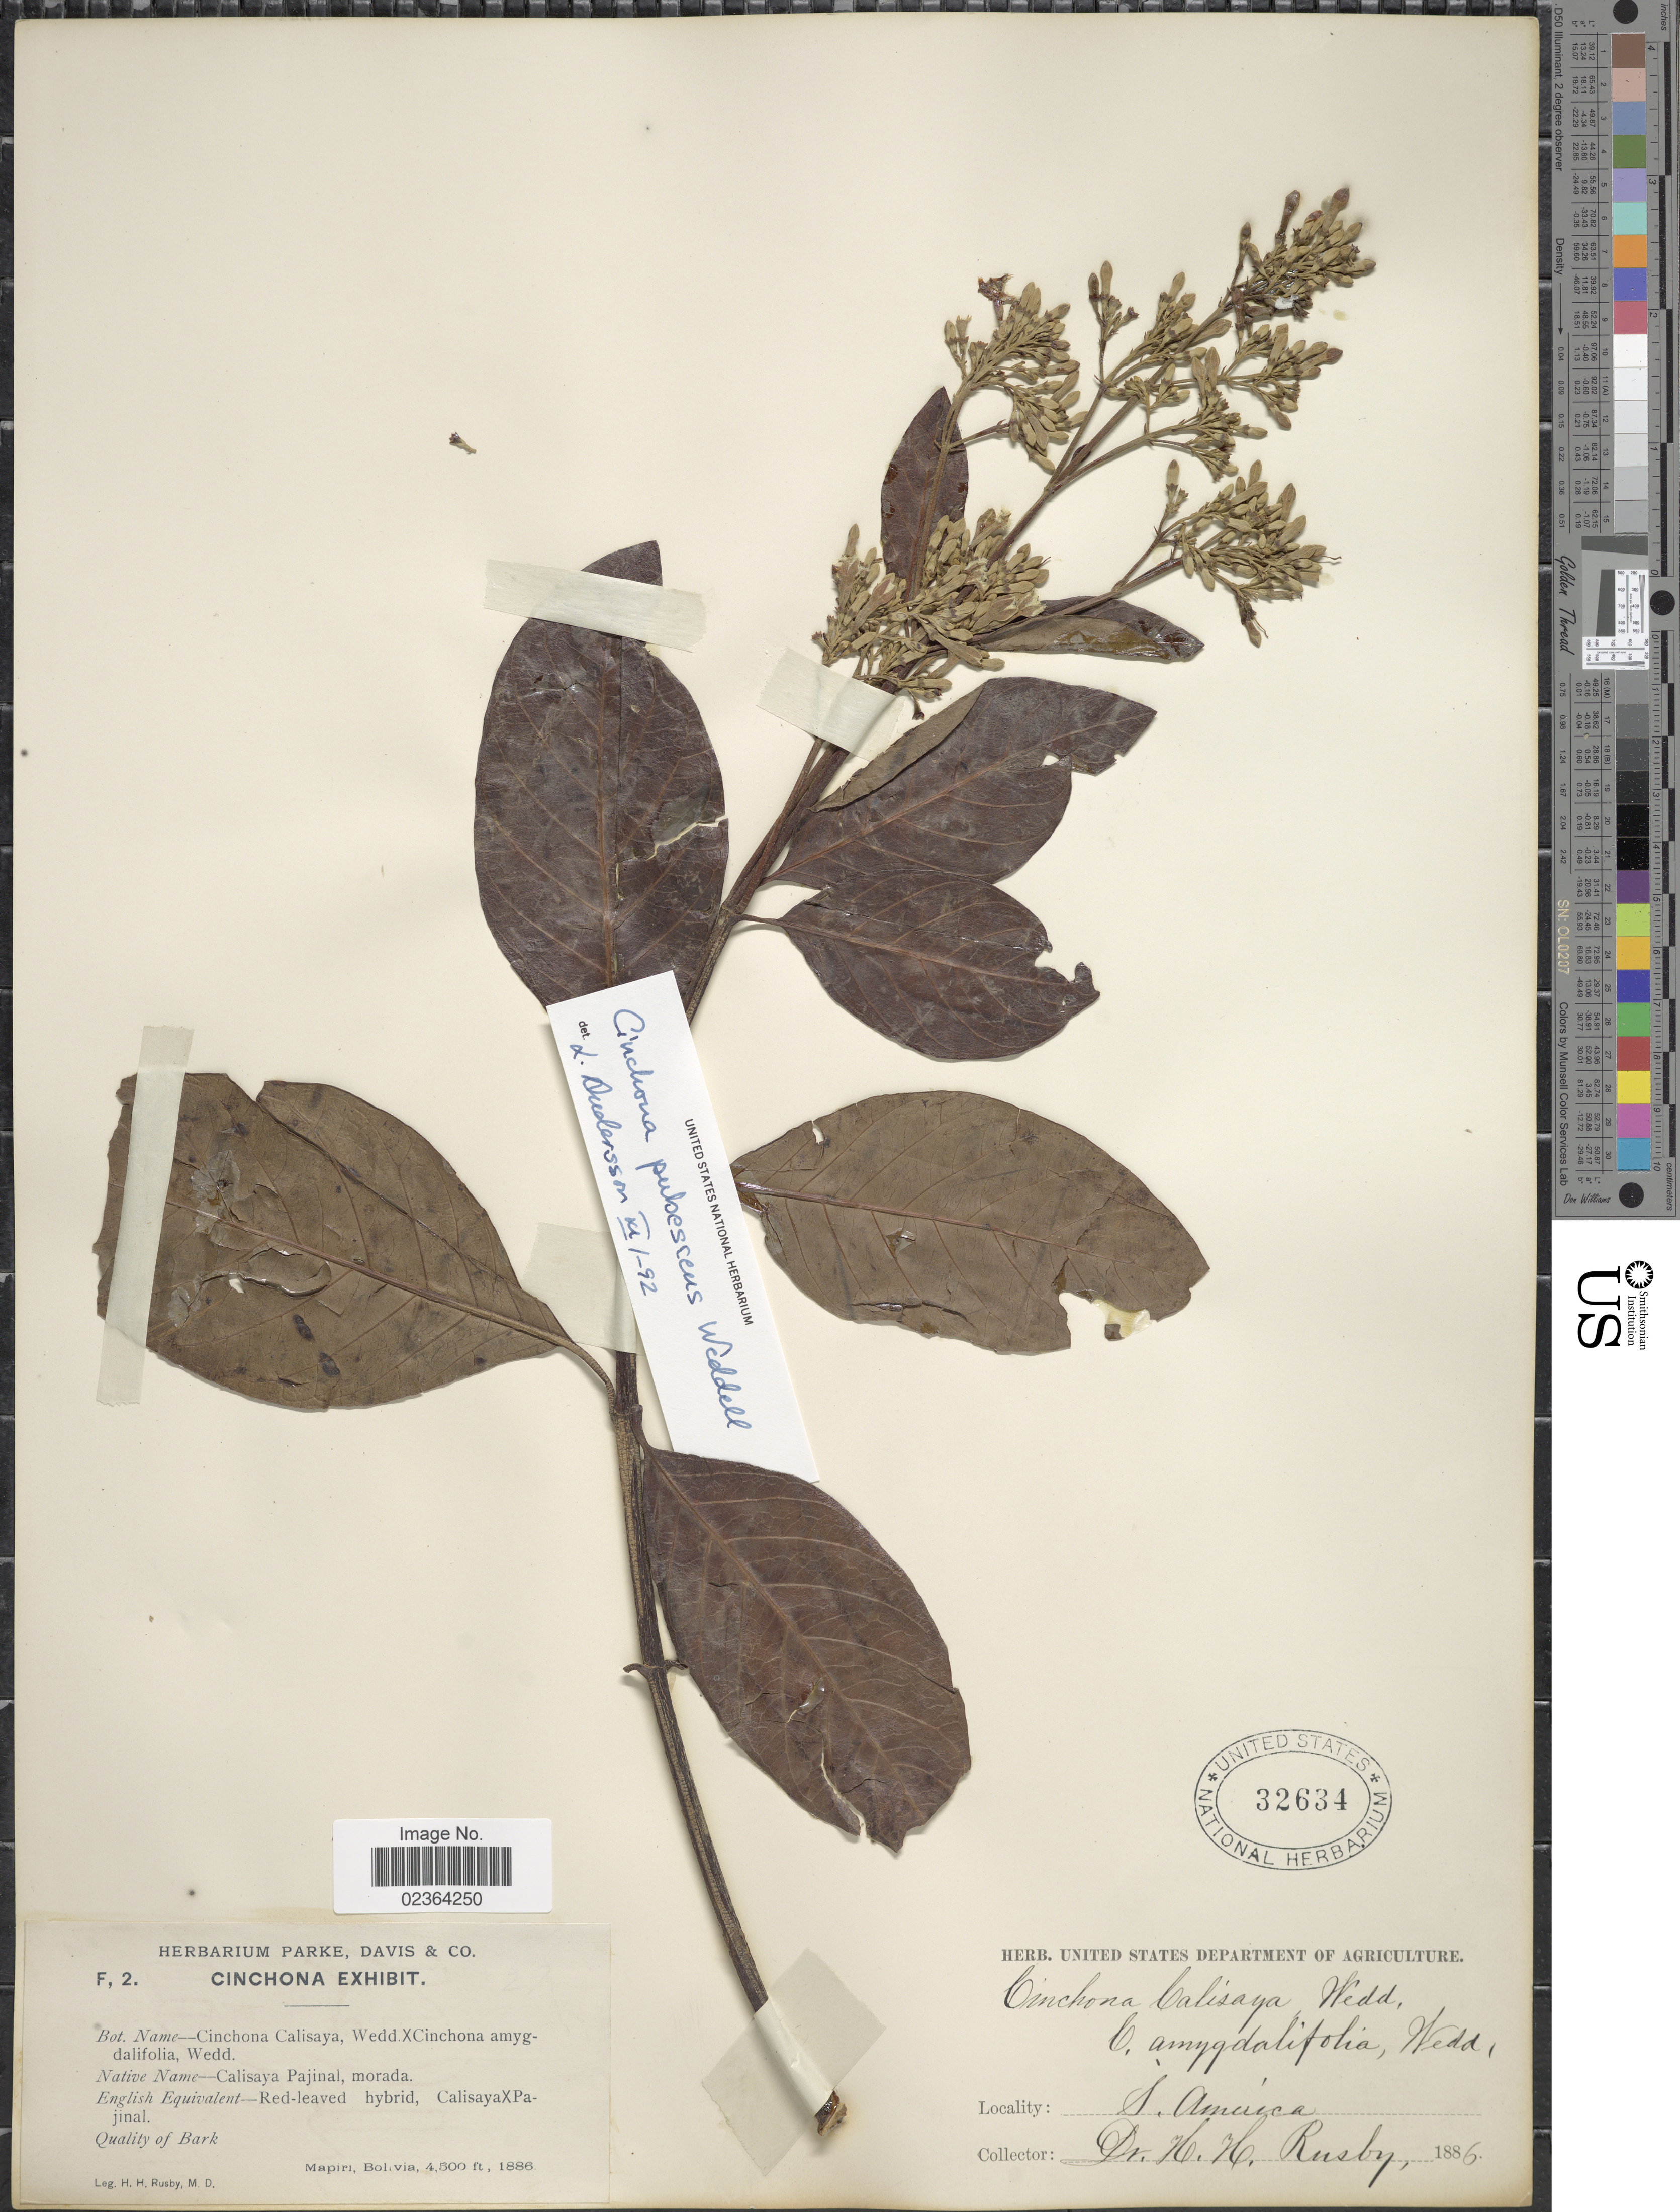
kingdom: Plantae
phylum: Tracheophyta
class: Magnoliopsida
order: Gentianales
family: Rubiaceae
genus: Cinchona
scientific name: Cinchona calisaya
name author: Wedd.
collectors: H. H. Rusby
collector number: F, 2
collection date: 1886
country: Bolivia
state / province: La Páz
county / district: Larecaja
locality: Mapiri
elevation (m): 1372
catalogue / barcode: US 32634